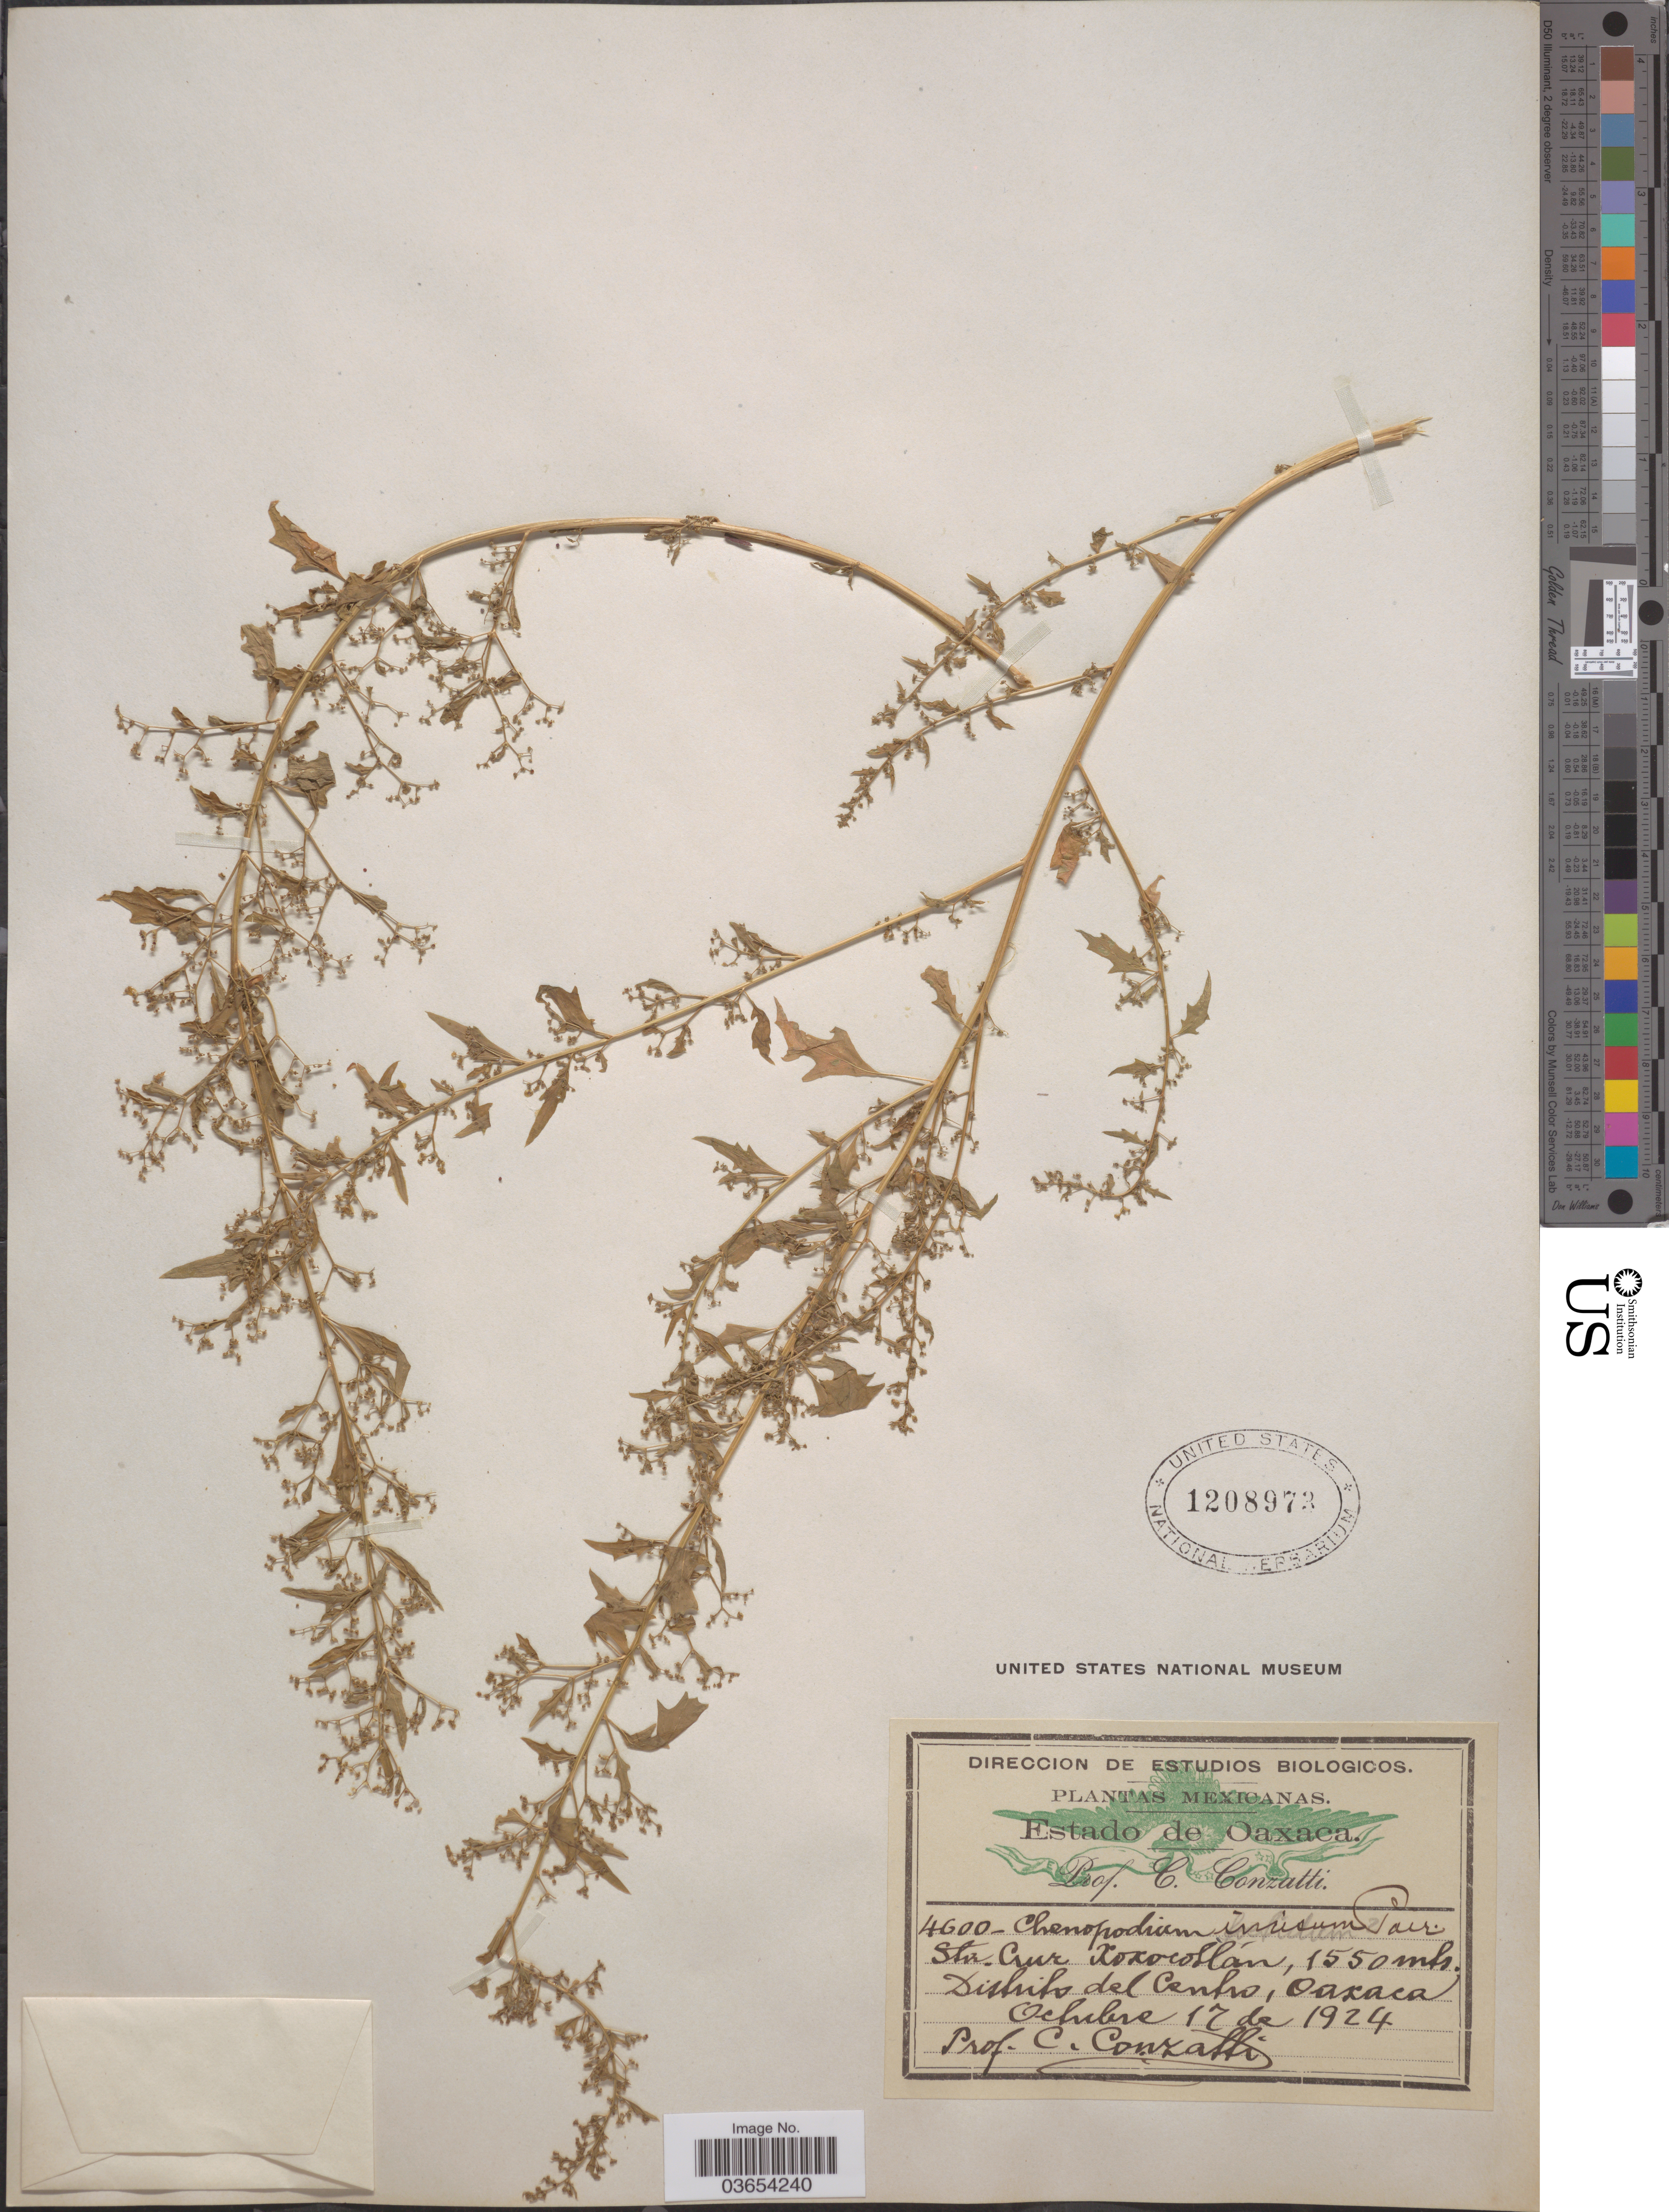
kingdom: Plantae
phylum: Tracheophyta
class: Magnoliopsida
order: Caryophyllales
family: Amaranthaceae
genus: Chenopodium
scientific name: Chenopodium incisum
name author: Poir.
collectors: C. Conzatti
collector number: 4600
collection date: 1924-10-17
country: Mexico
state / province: Oaxaca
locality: Sta. Cruz Xoxocotlán. Distrito del Centro.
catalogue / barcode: US 1208973